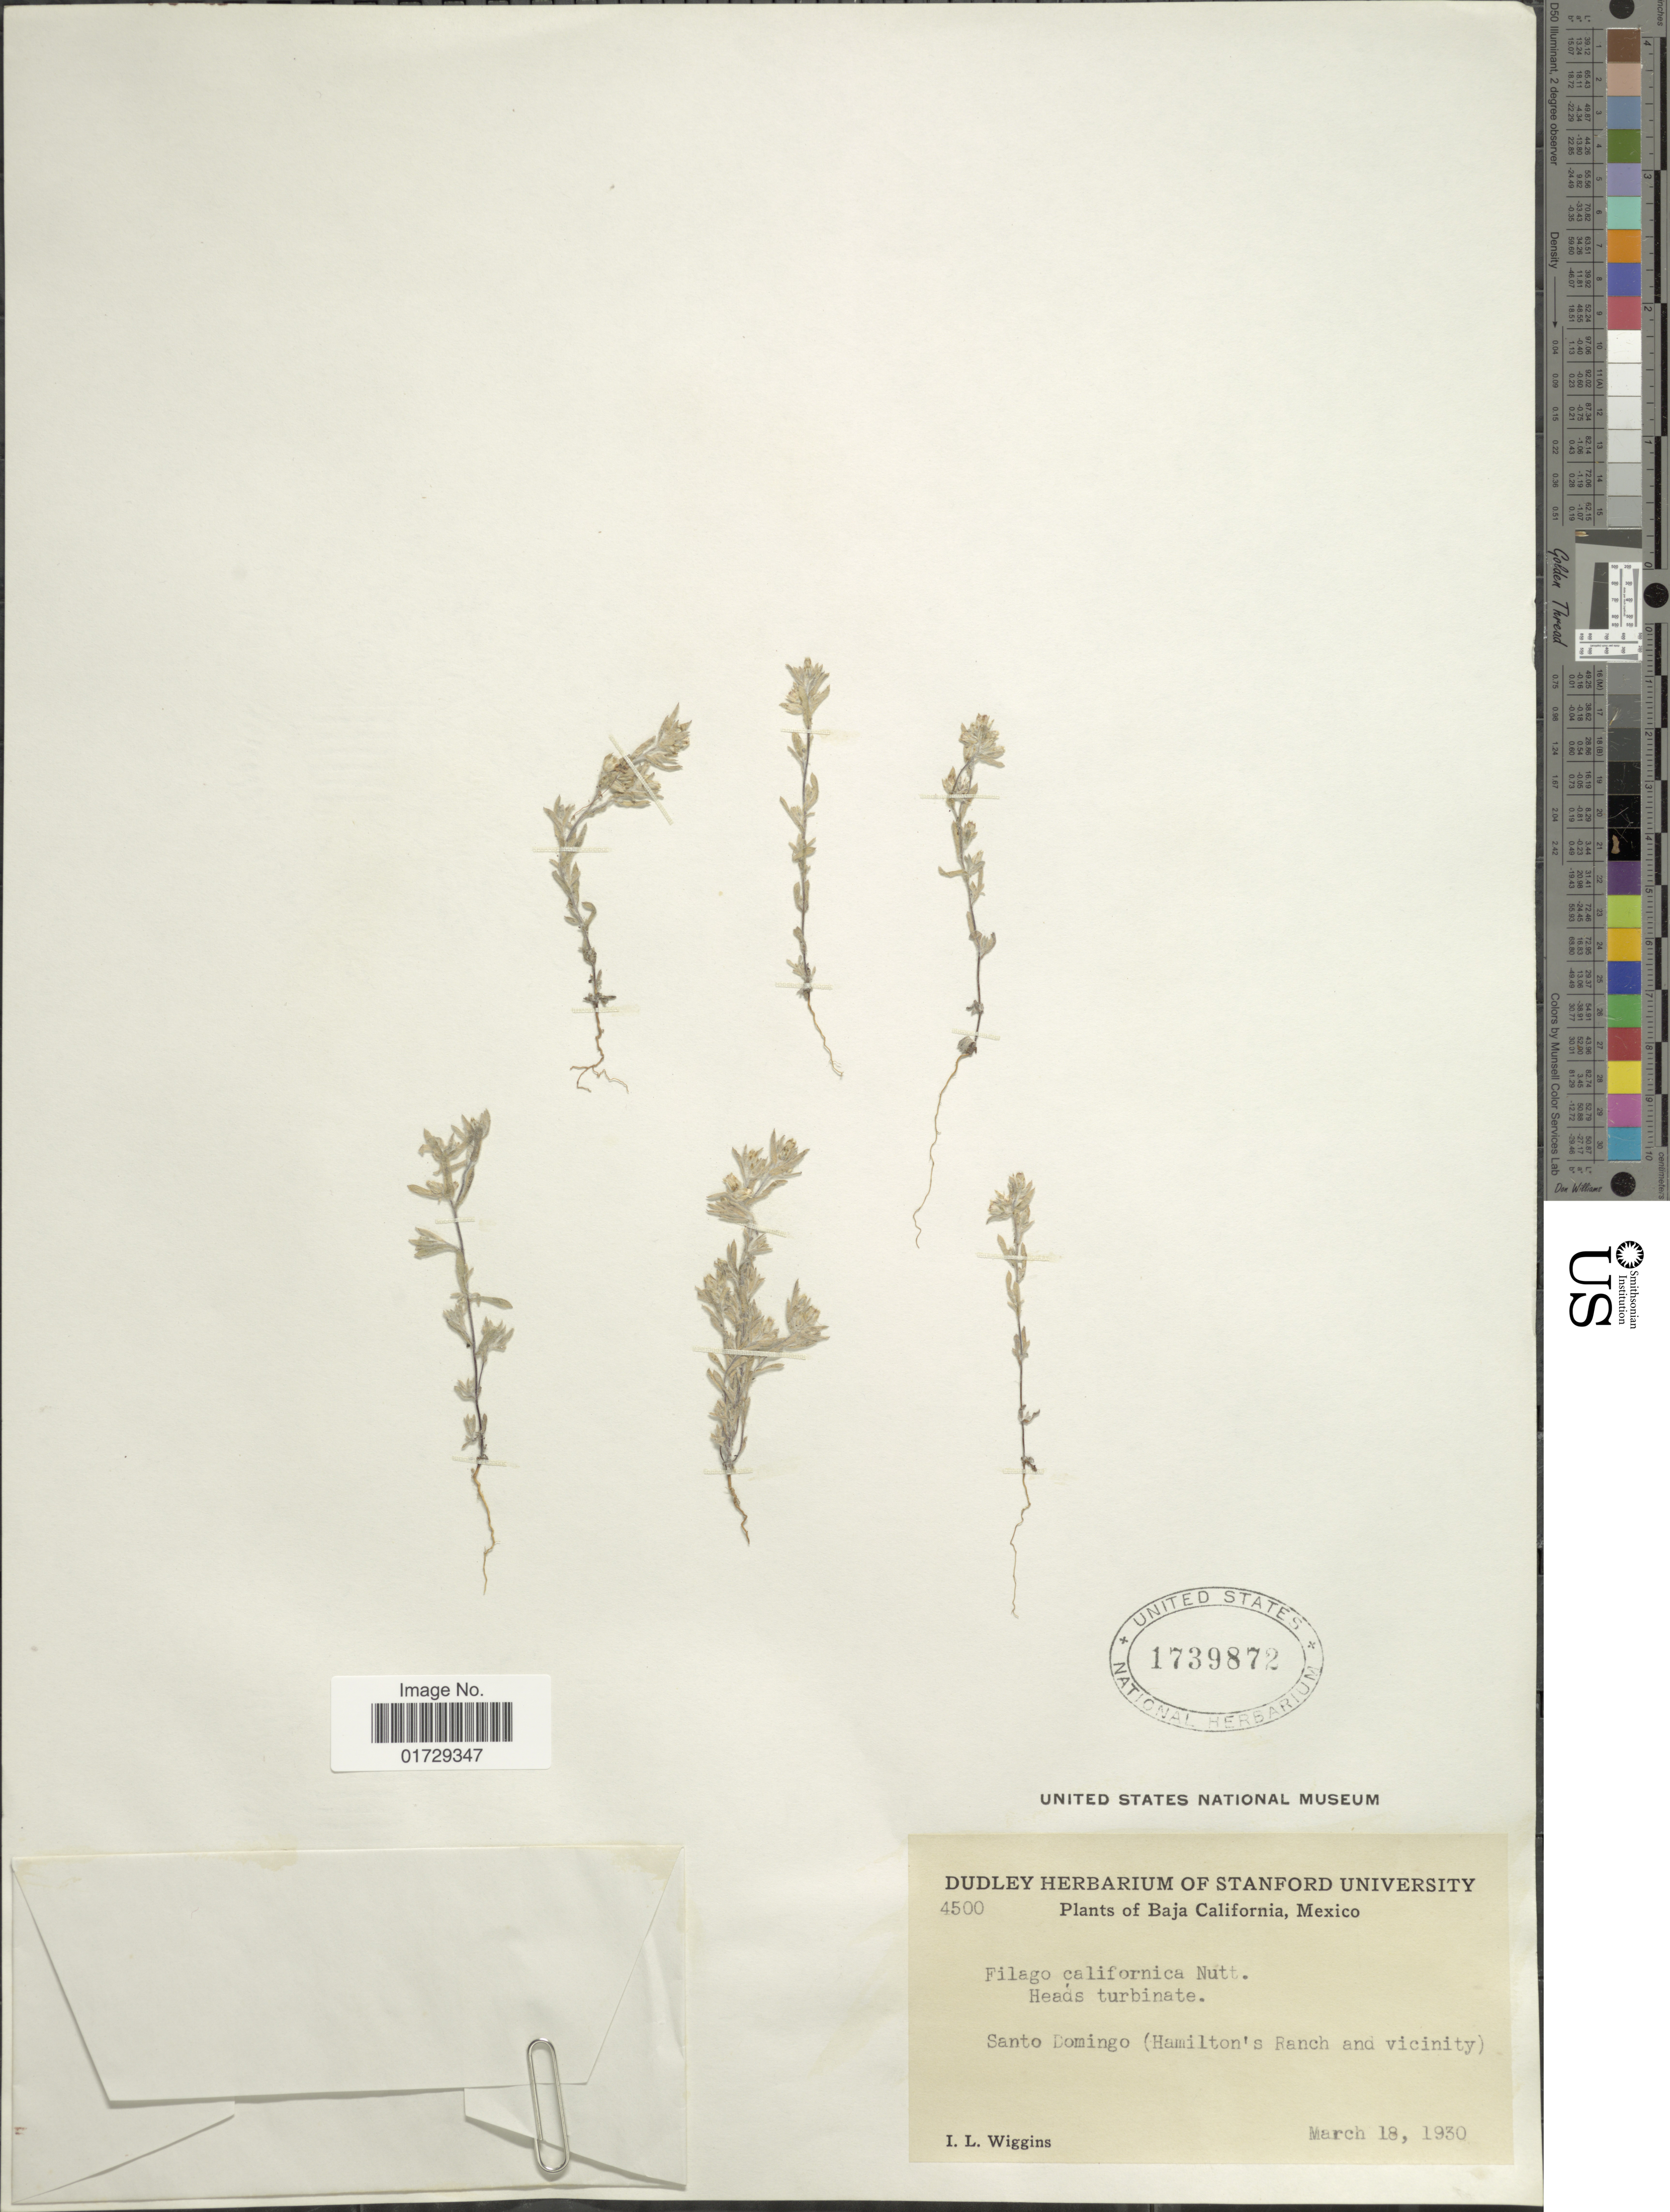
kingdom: Plantae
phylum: Tracheophyta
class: Magnoliopsida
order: Asterales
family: Asteraceae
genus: Filago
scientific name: Filago californica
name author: Nutt.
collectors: I. L. Wiggins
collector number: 4500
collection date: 1930-03-18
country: Mexico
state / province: Baja California Sur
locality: Santo Domingo (Hamilton's Ranch and vicinity)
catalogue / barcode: US 1739872